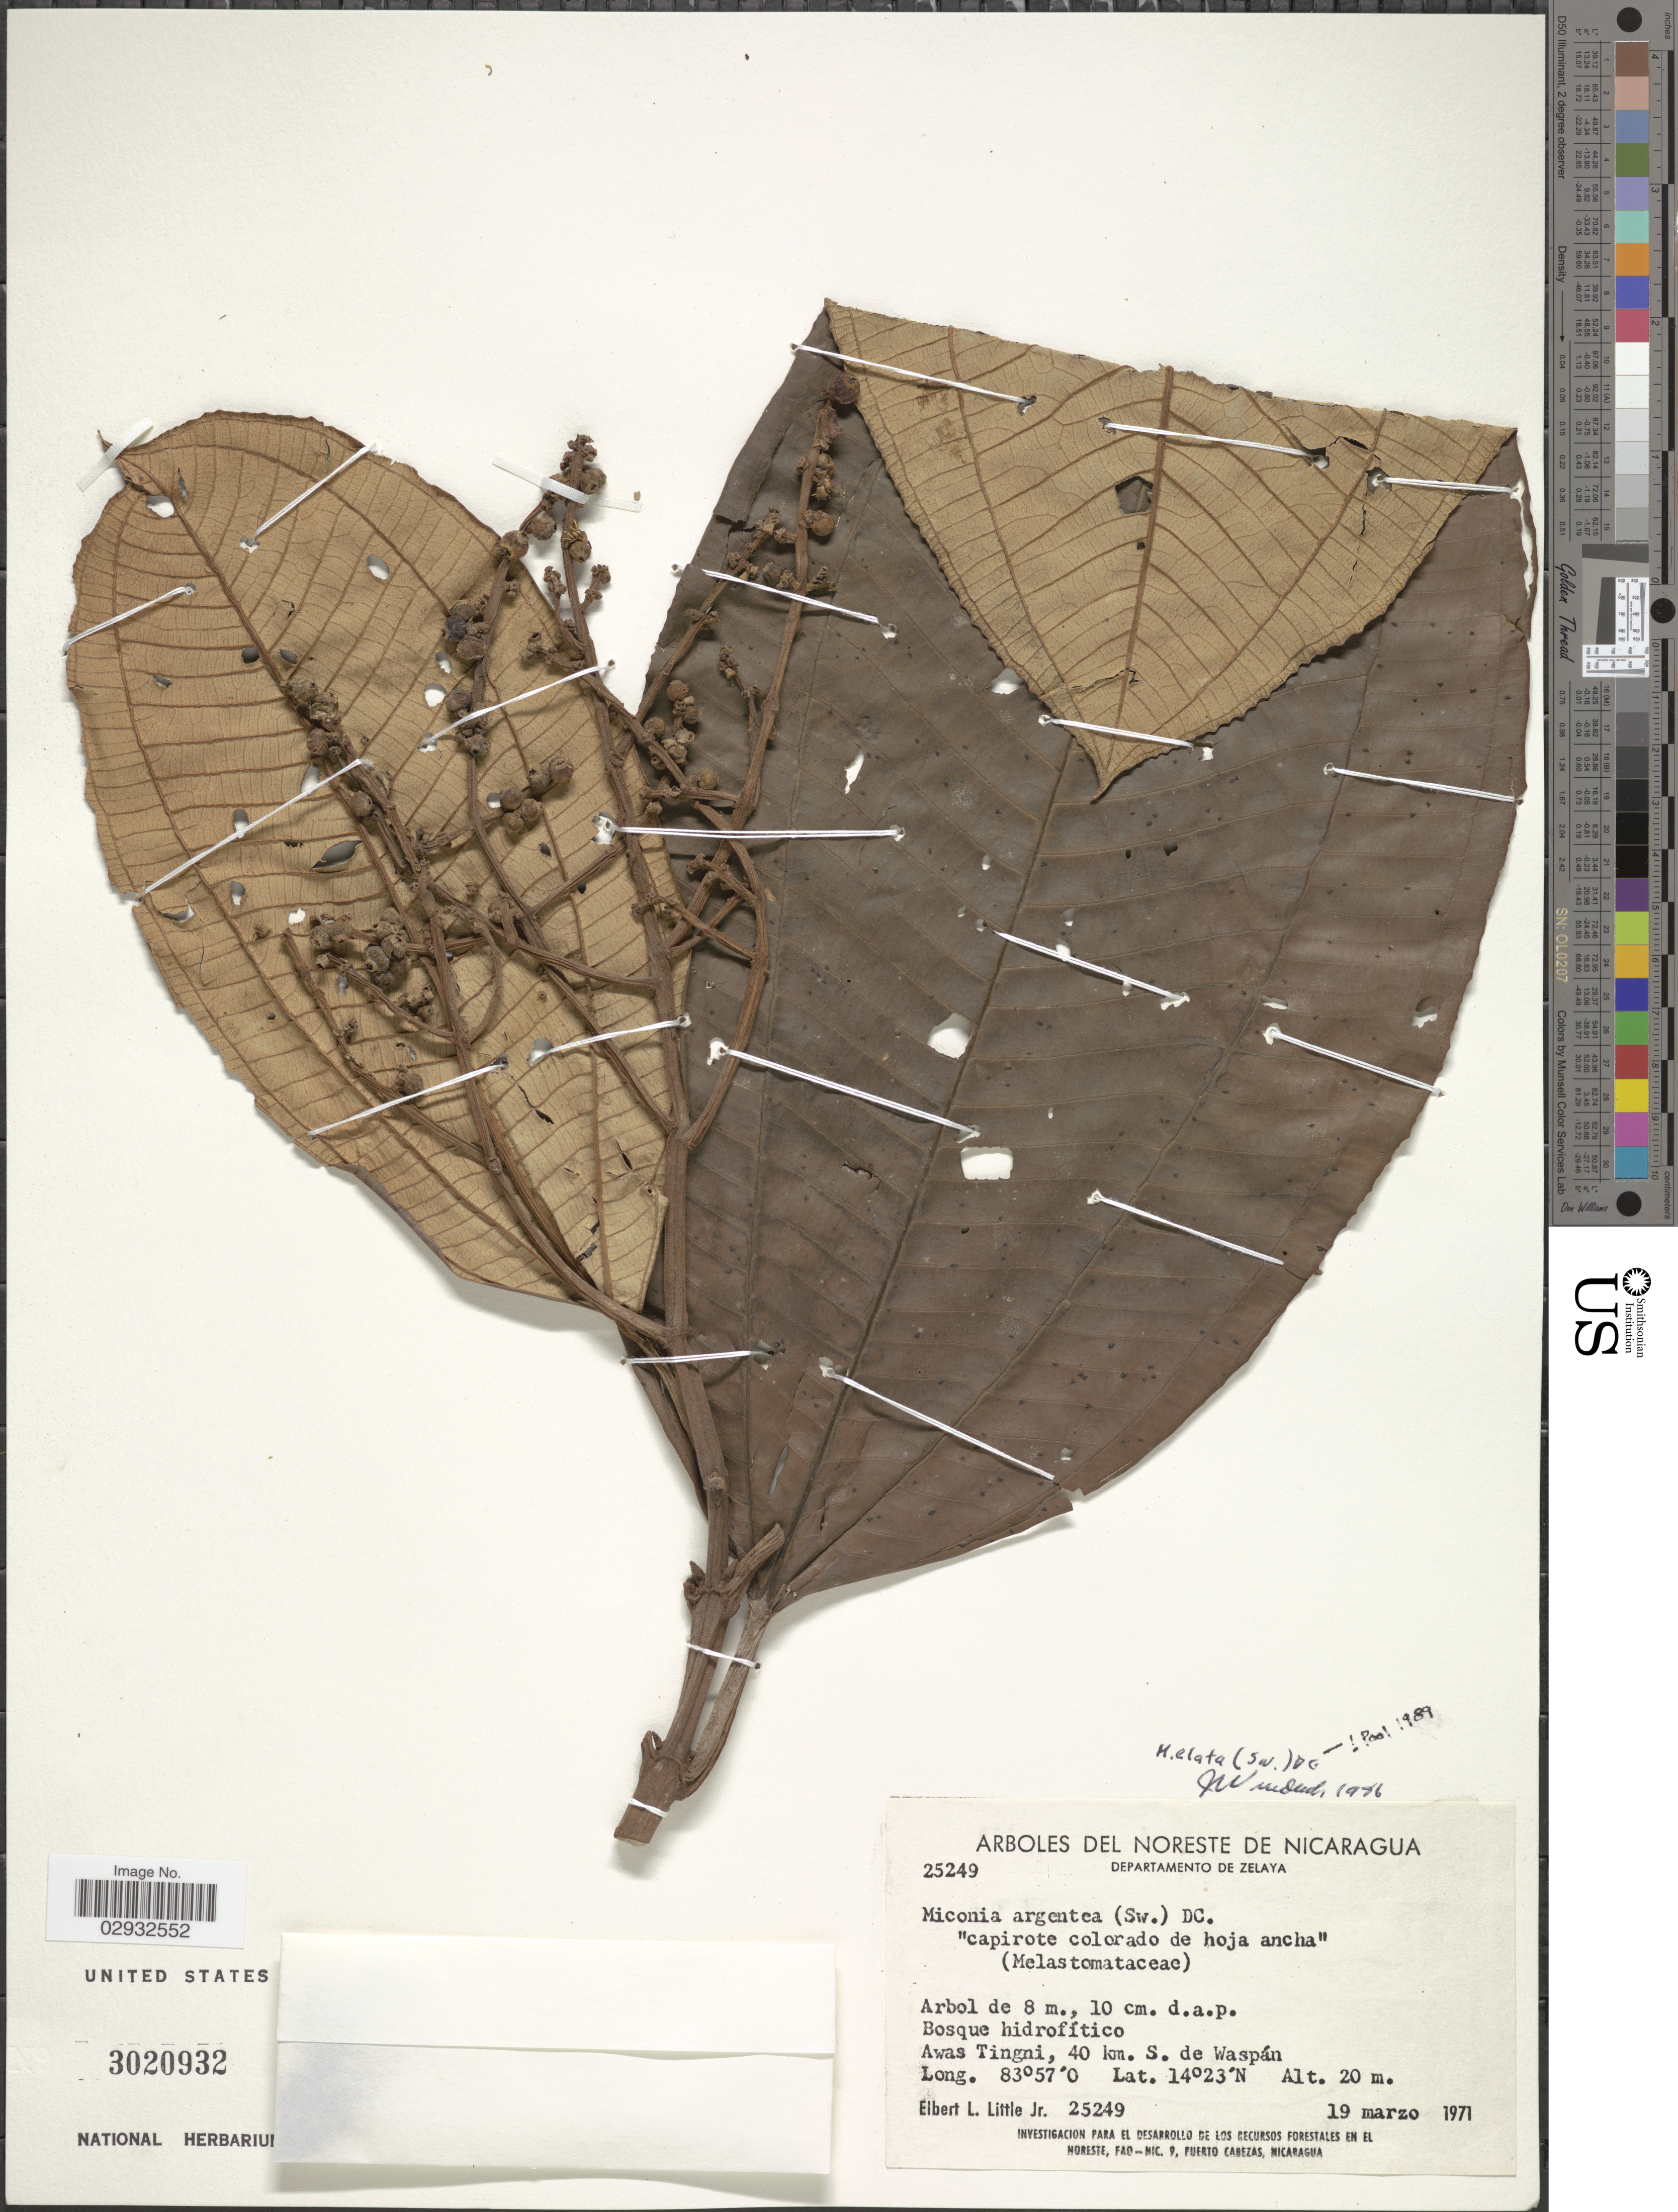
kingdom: Plantae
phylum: Tracheophyta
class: Magnoliopsida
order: Myrtales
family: Melastomataceae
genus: Miconia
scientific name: Miconia elata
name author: (Sw.) DC.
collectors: E. L. Little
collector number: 25249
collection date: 1971-03-19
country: Nicaragua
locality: Noreste de Nicaragua. Departamento de Zelaya. Awas Tingni, 40 km. S. de Waspán.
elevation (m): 20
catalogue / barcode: US 3020932